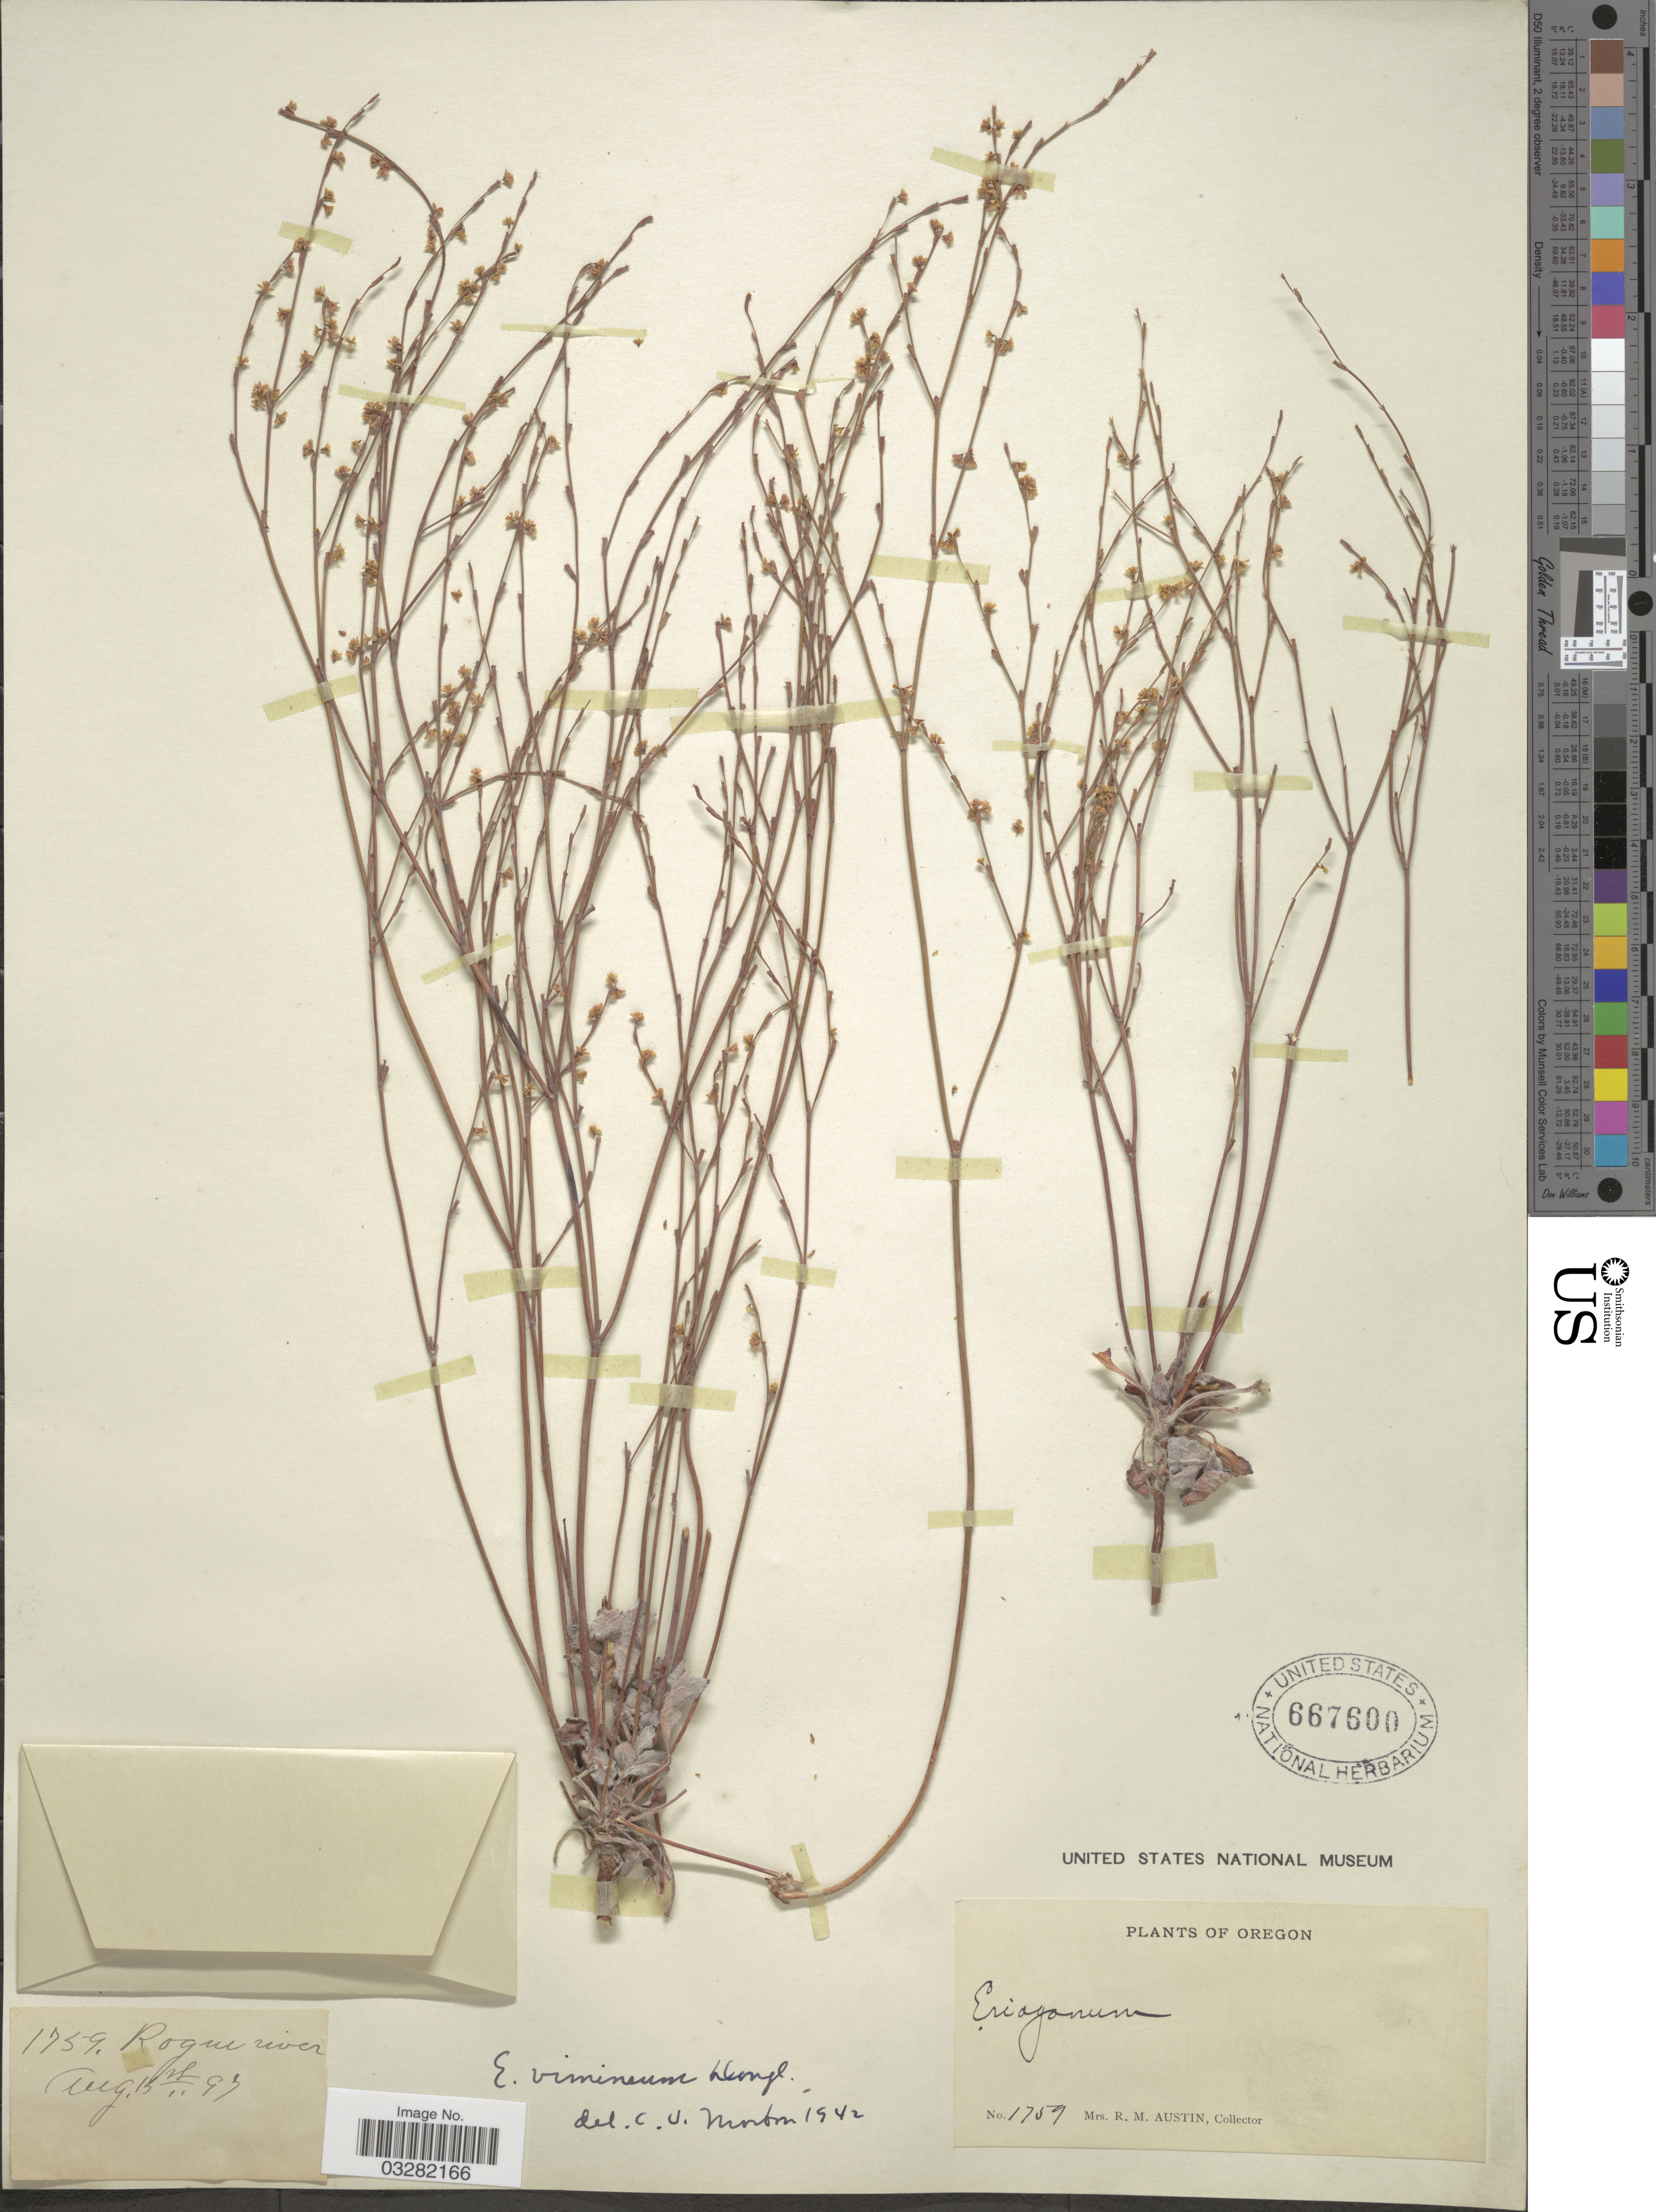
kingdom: Plantae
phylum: Tracheophyta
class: Magnoliopsida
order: Caryophyllales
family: Polygonaceae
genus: Eriogonum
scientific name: Eriogonum vimineum var. vimineum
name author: Douglas ex Benth.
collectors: R. Austin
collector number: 1759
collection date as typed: Transcribed d/m/y: 13/8/97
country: United States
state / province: Oregon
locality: Rogue river.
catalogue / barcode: US 667600